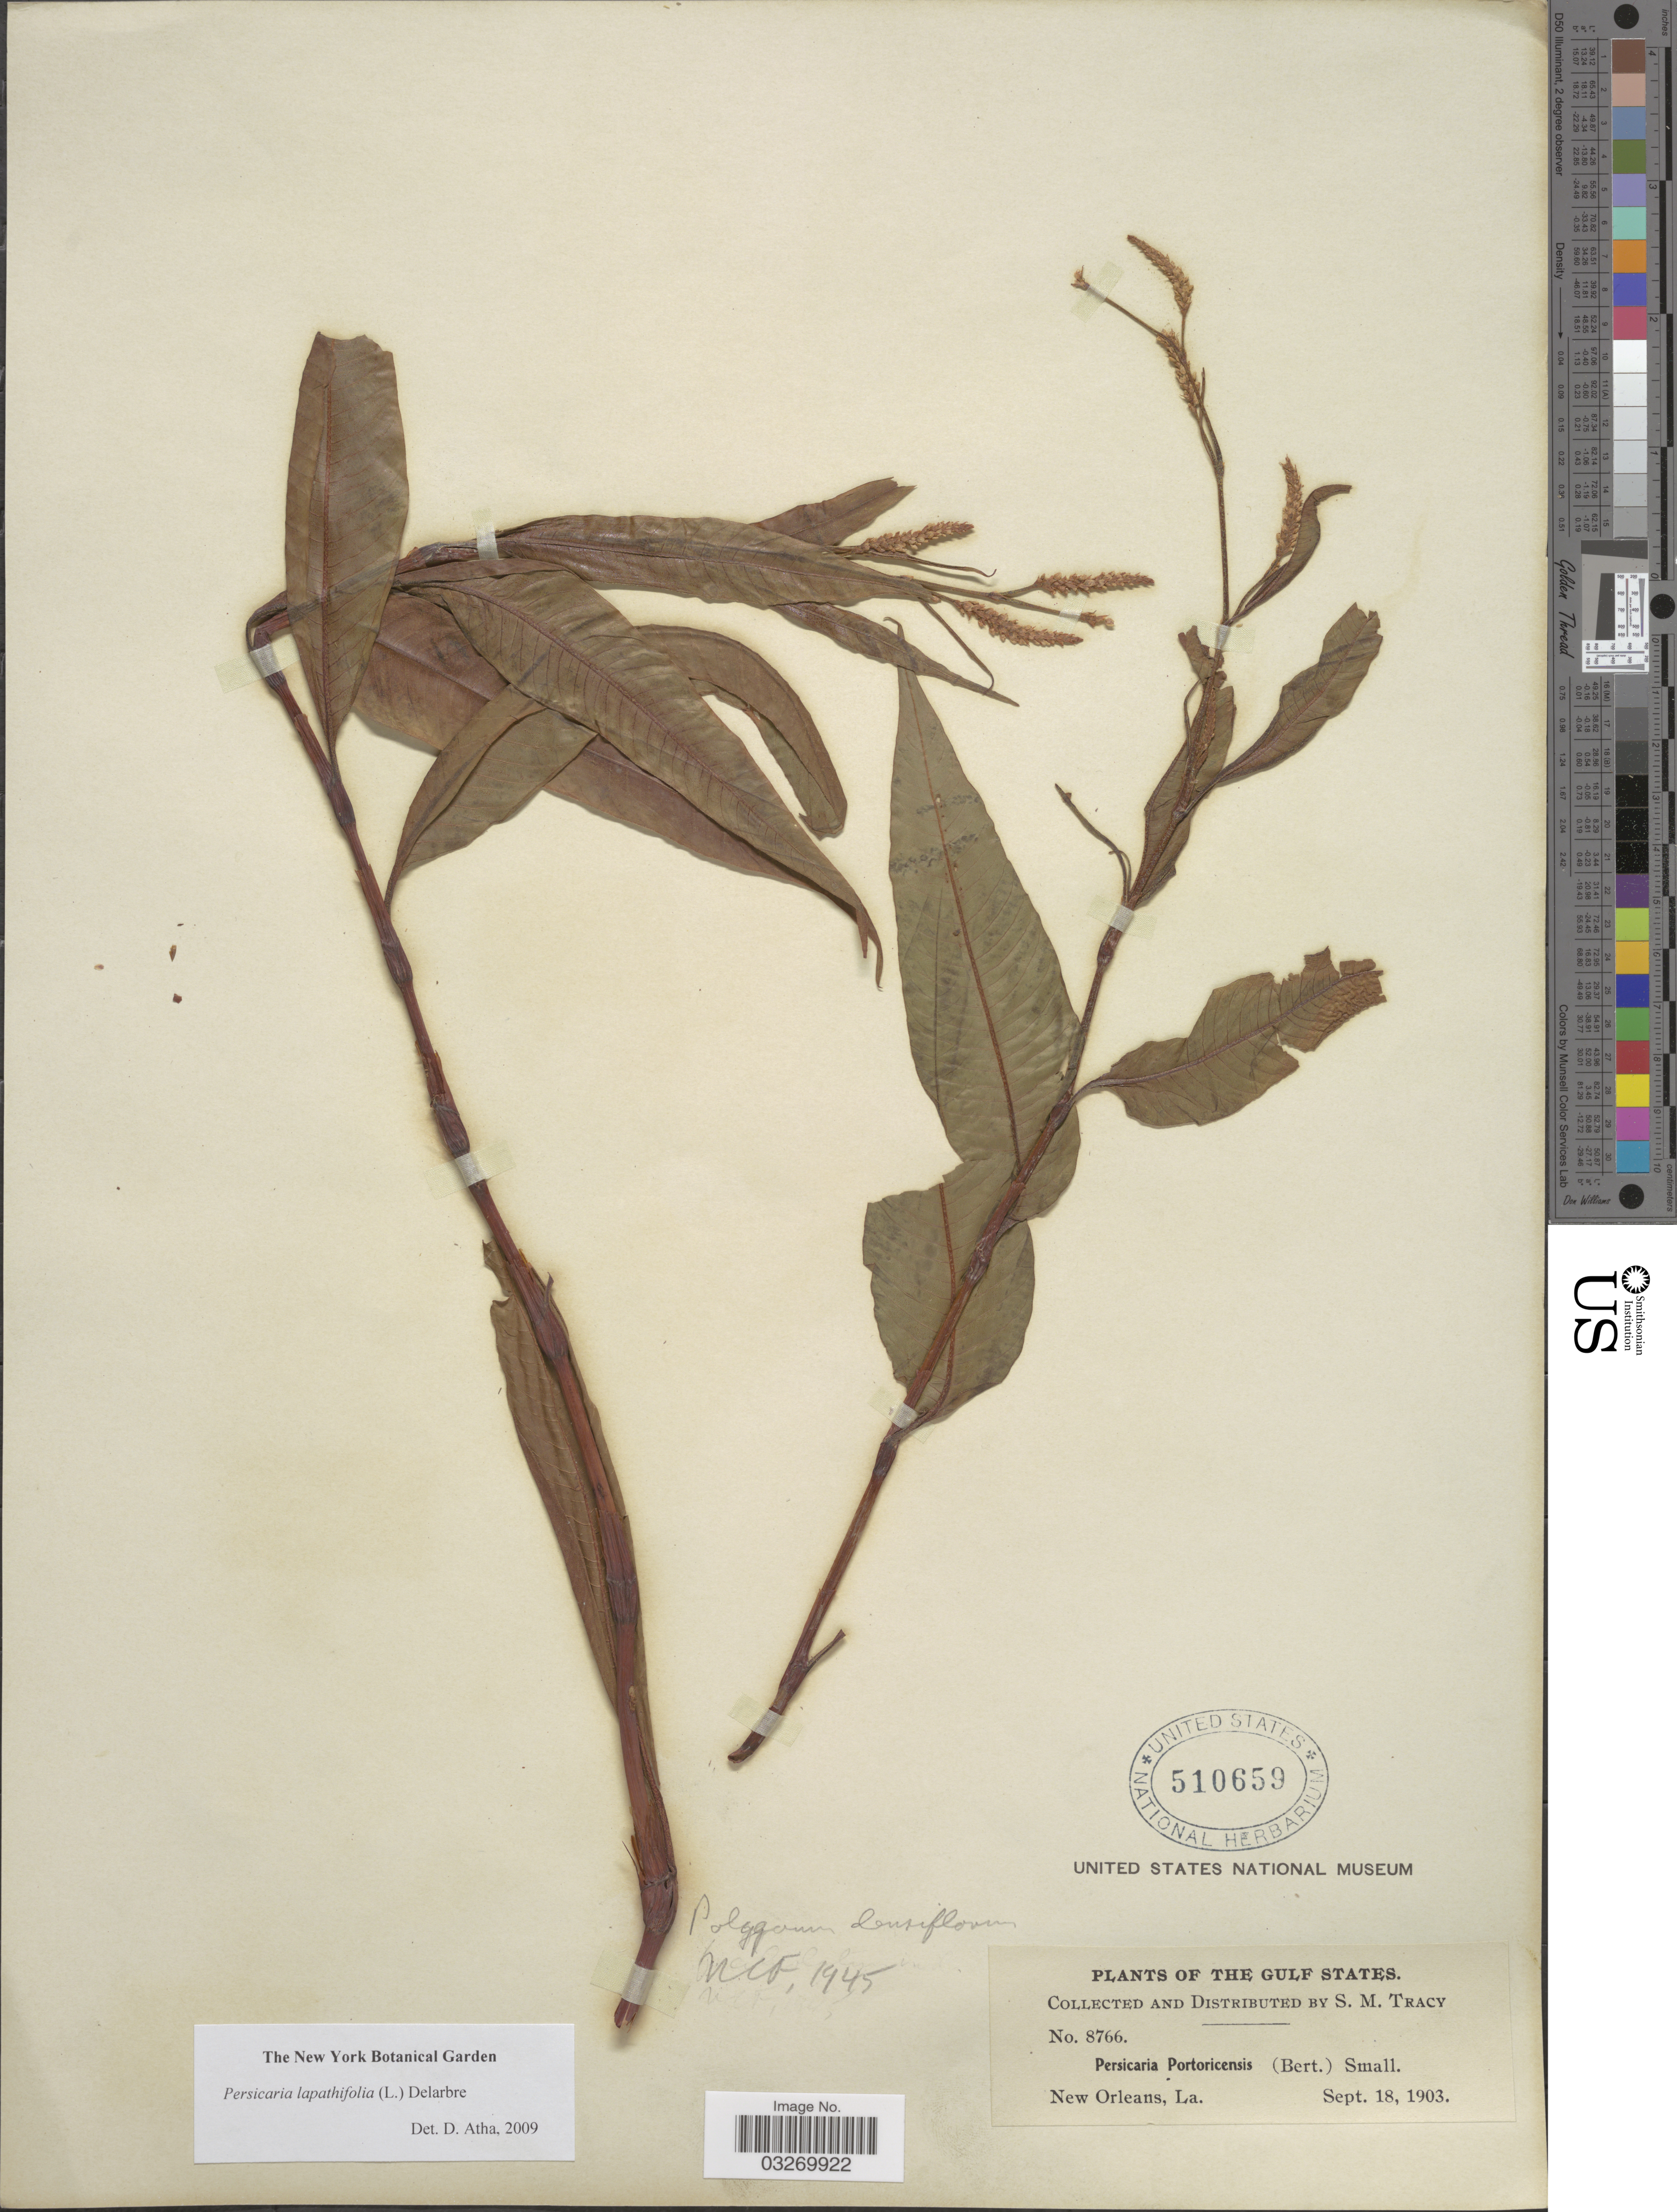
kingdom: Plantae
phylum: Tracheophyta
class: Magnoliopsida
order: Caryophyllales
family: Polygonaceae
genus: Persicaria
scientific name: Persicaria lapathifolia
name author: (L.) Delarbre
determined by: Atha, D. E.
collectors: S. M. Tracy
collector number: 8766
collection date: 1903-09-18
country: United States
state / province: Louisiana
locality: The Gulf States. New Orleans.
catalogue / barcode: US 510659